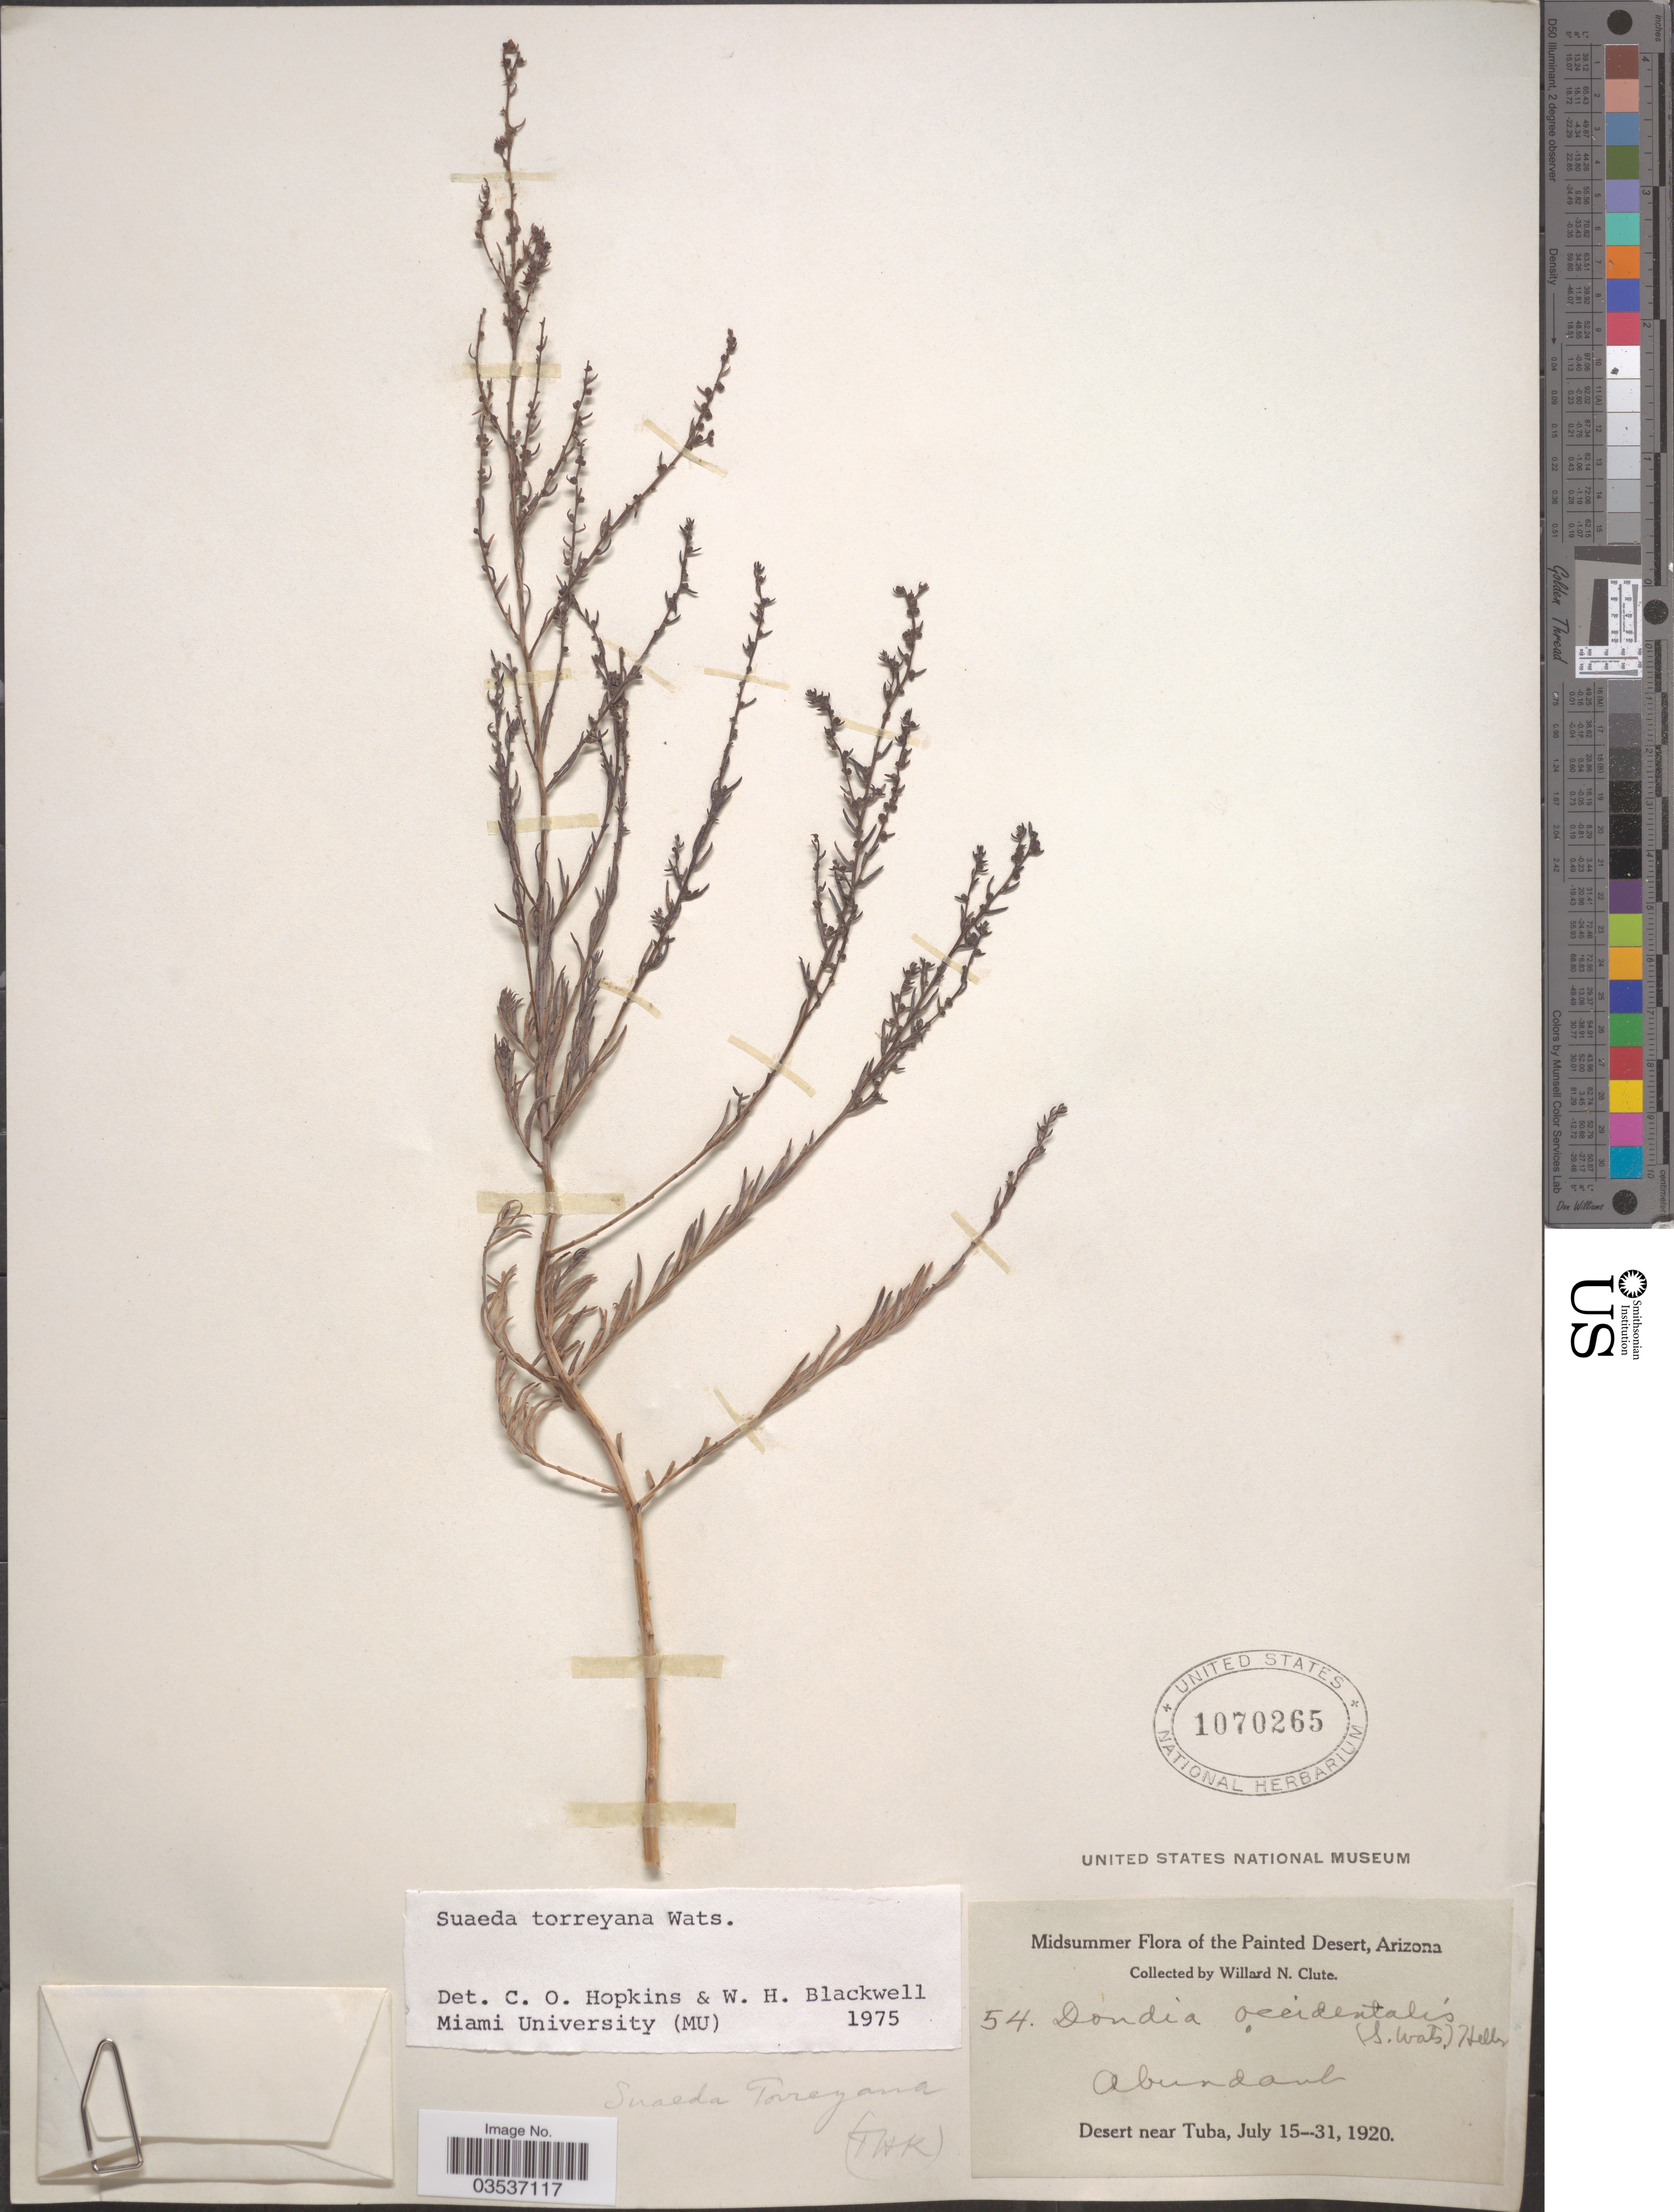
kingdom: Plantae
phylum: Tracheophyta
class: Magnoliopsida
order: Caryophyllales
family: Amaranthaceae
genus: Suaeda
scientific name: Suaeda torreyana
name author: S. Watson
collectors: W. N. Clute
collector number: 54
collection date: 1920-07-15/1920-07-31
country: United States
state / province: Arizona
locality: Painted Desert. Desert near Tuba.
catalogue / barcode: US 1070265